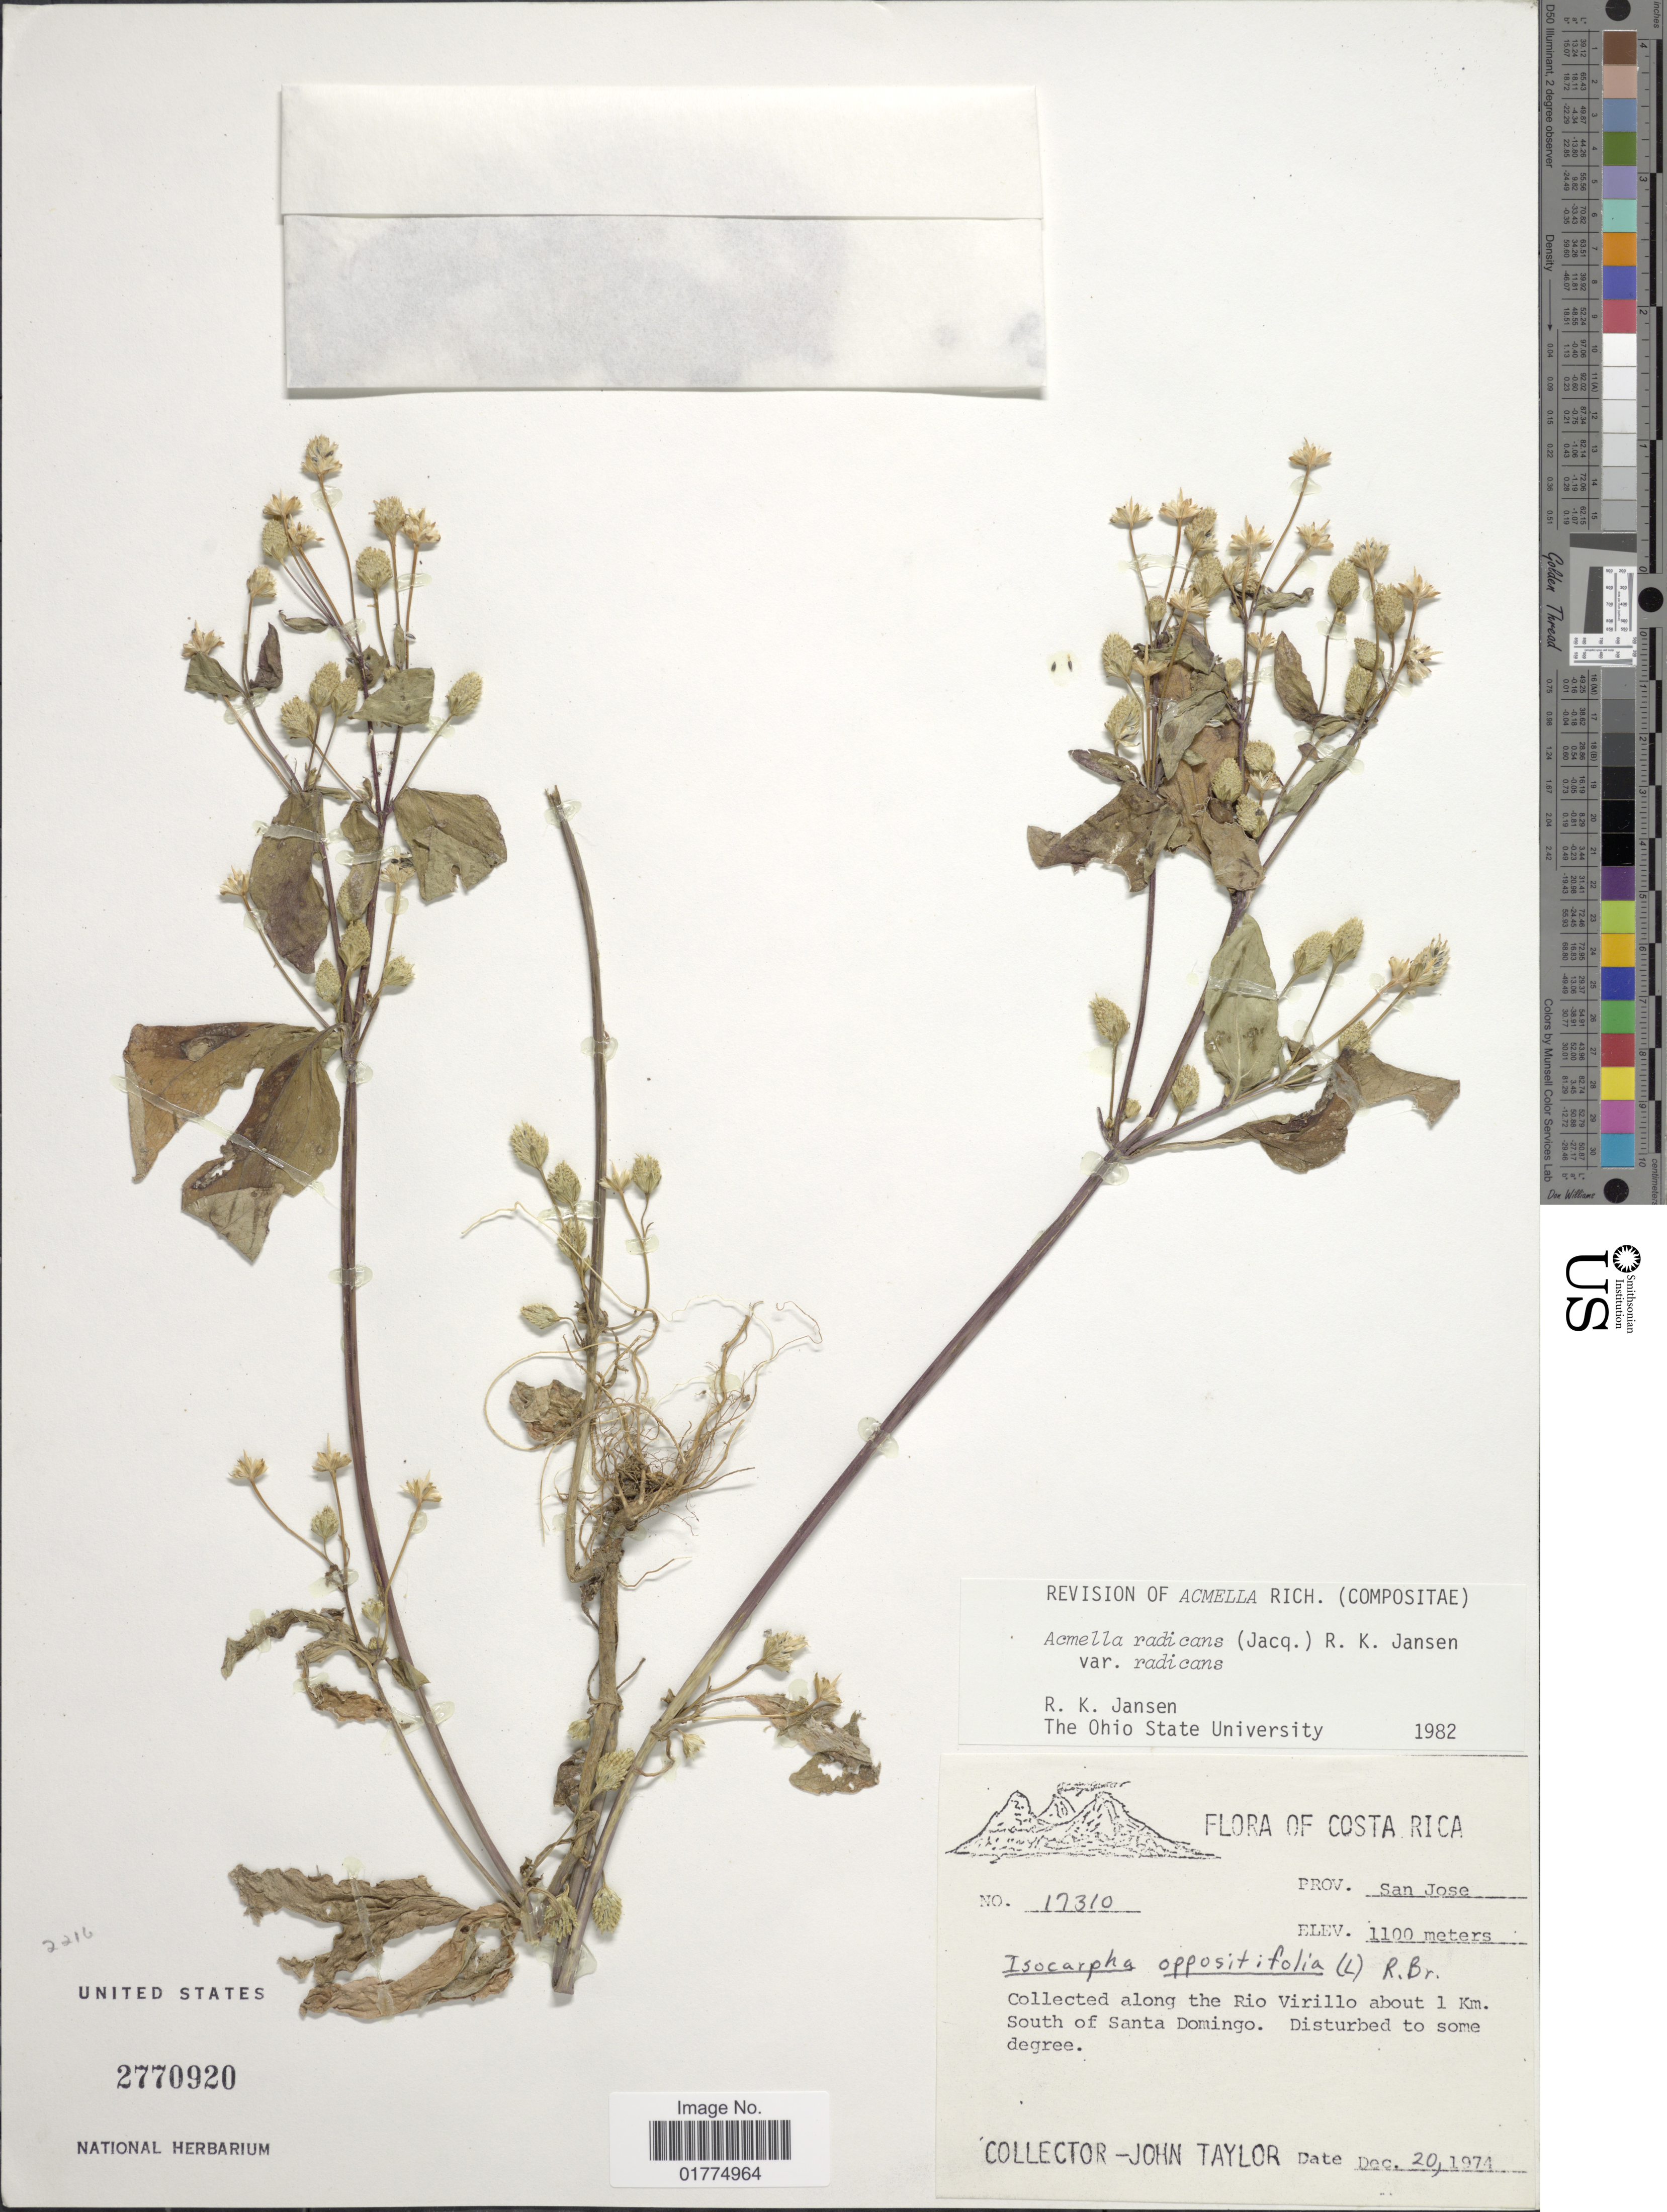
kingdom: Plantae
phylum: Tracheophyta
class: Magnoliopsida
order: Asterales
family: Asteraceae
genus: Acmella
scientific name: Acmella radicans var. radicans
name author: (Jacq.) R.K. Jansen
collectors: J. Taylor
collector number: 17310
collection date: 1974-12-20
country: Costa Rica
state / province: San José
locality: Prov. San Jose. Collected along the Rio Virillo about 1 Km. South of Santa Domingo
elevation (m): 1100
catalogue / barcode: US 2770920